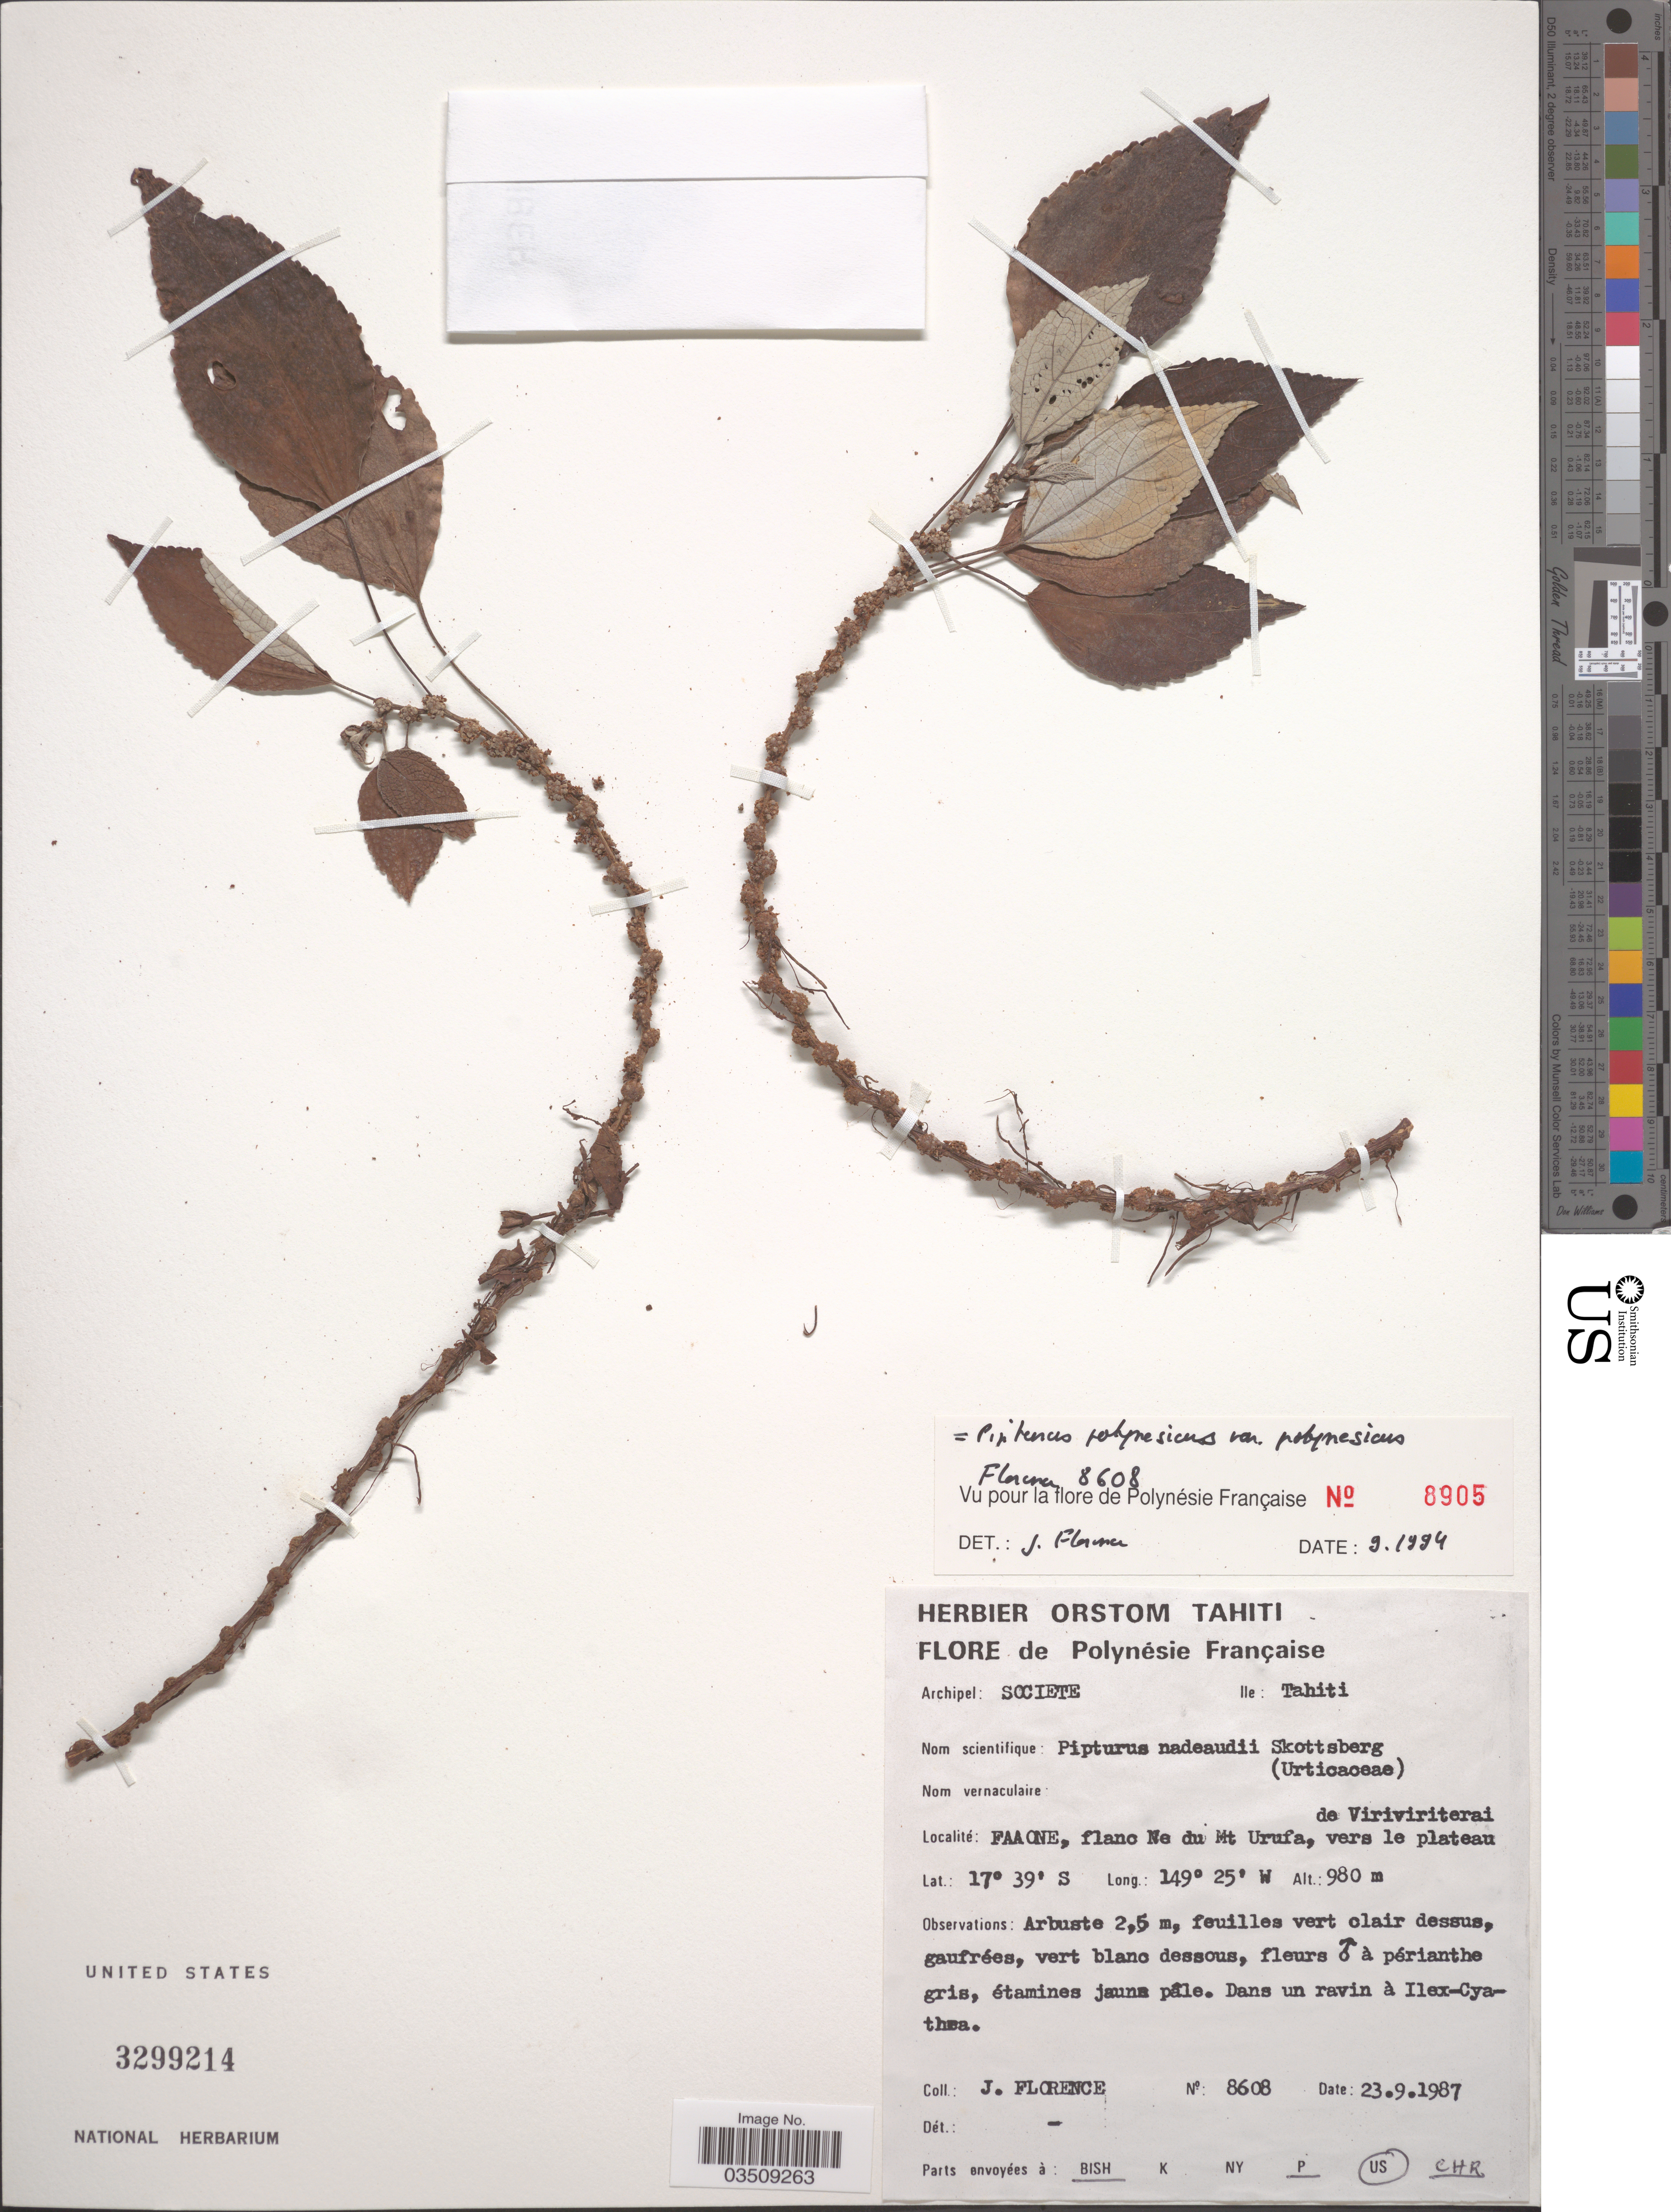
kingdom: Plantae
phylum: Tracheophyta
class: Magnoliopsida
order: Rosales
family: Urticaceae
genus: Pipturus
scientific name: Pipturus polynesicus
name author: Skottsb.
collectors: J. Florence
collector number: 8608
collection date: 1987-09-23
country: French Polynesia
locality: Archipel: Societe. Ile: Tahiti. Faaone, flanc Ne du Mt Urufa, vers le plateau de Viriviriterai.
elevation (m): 980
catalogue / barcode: US 3299214